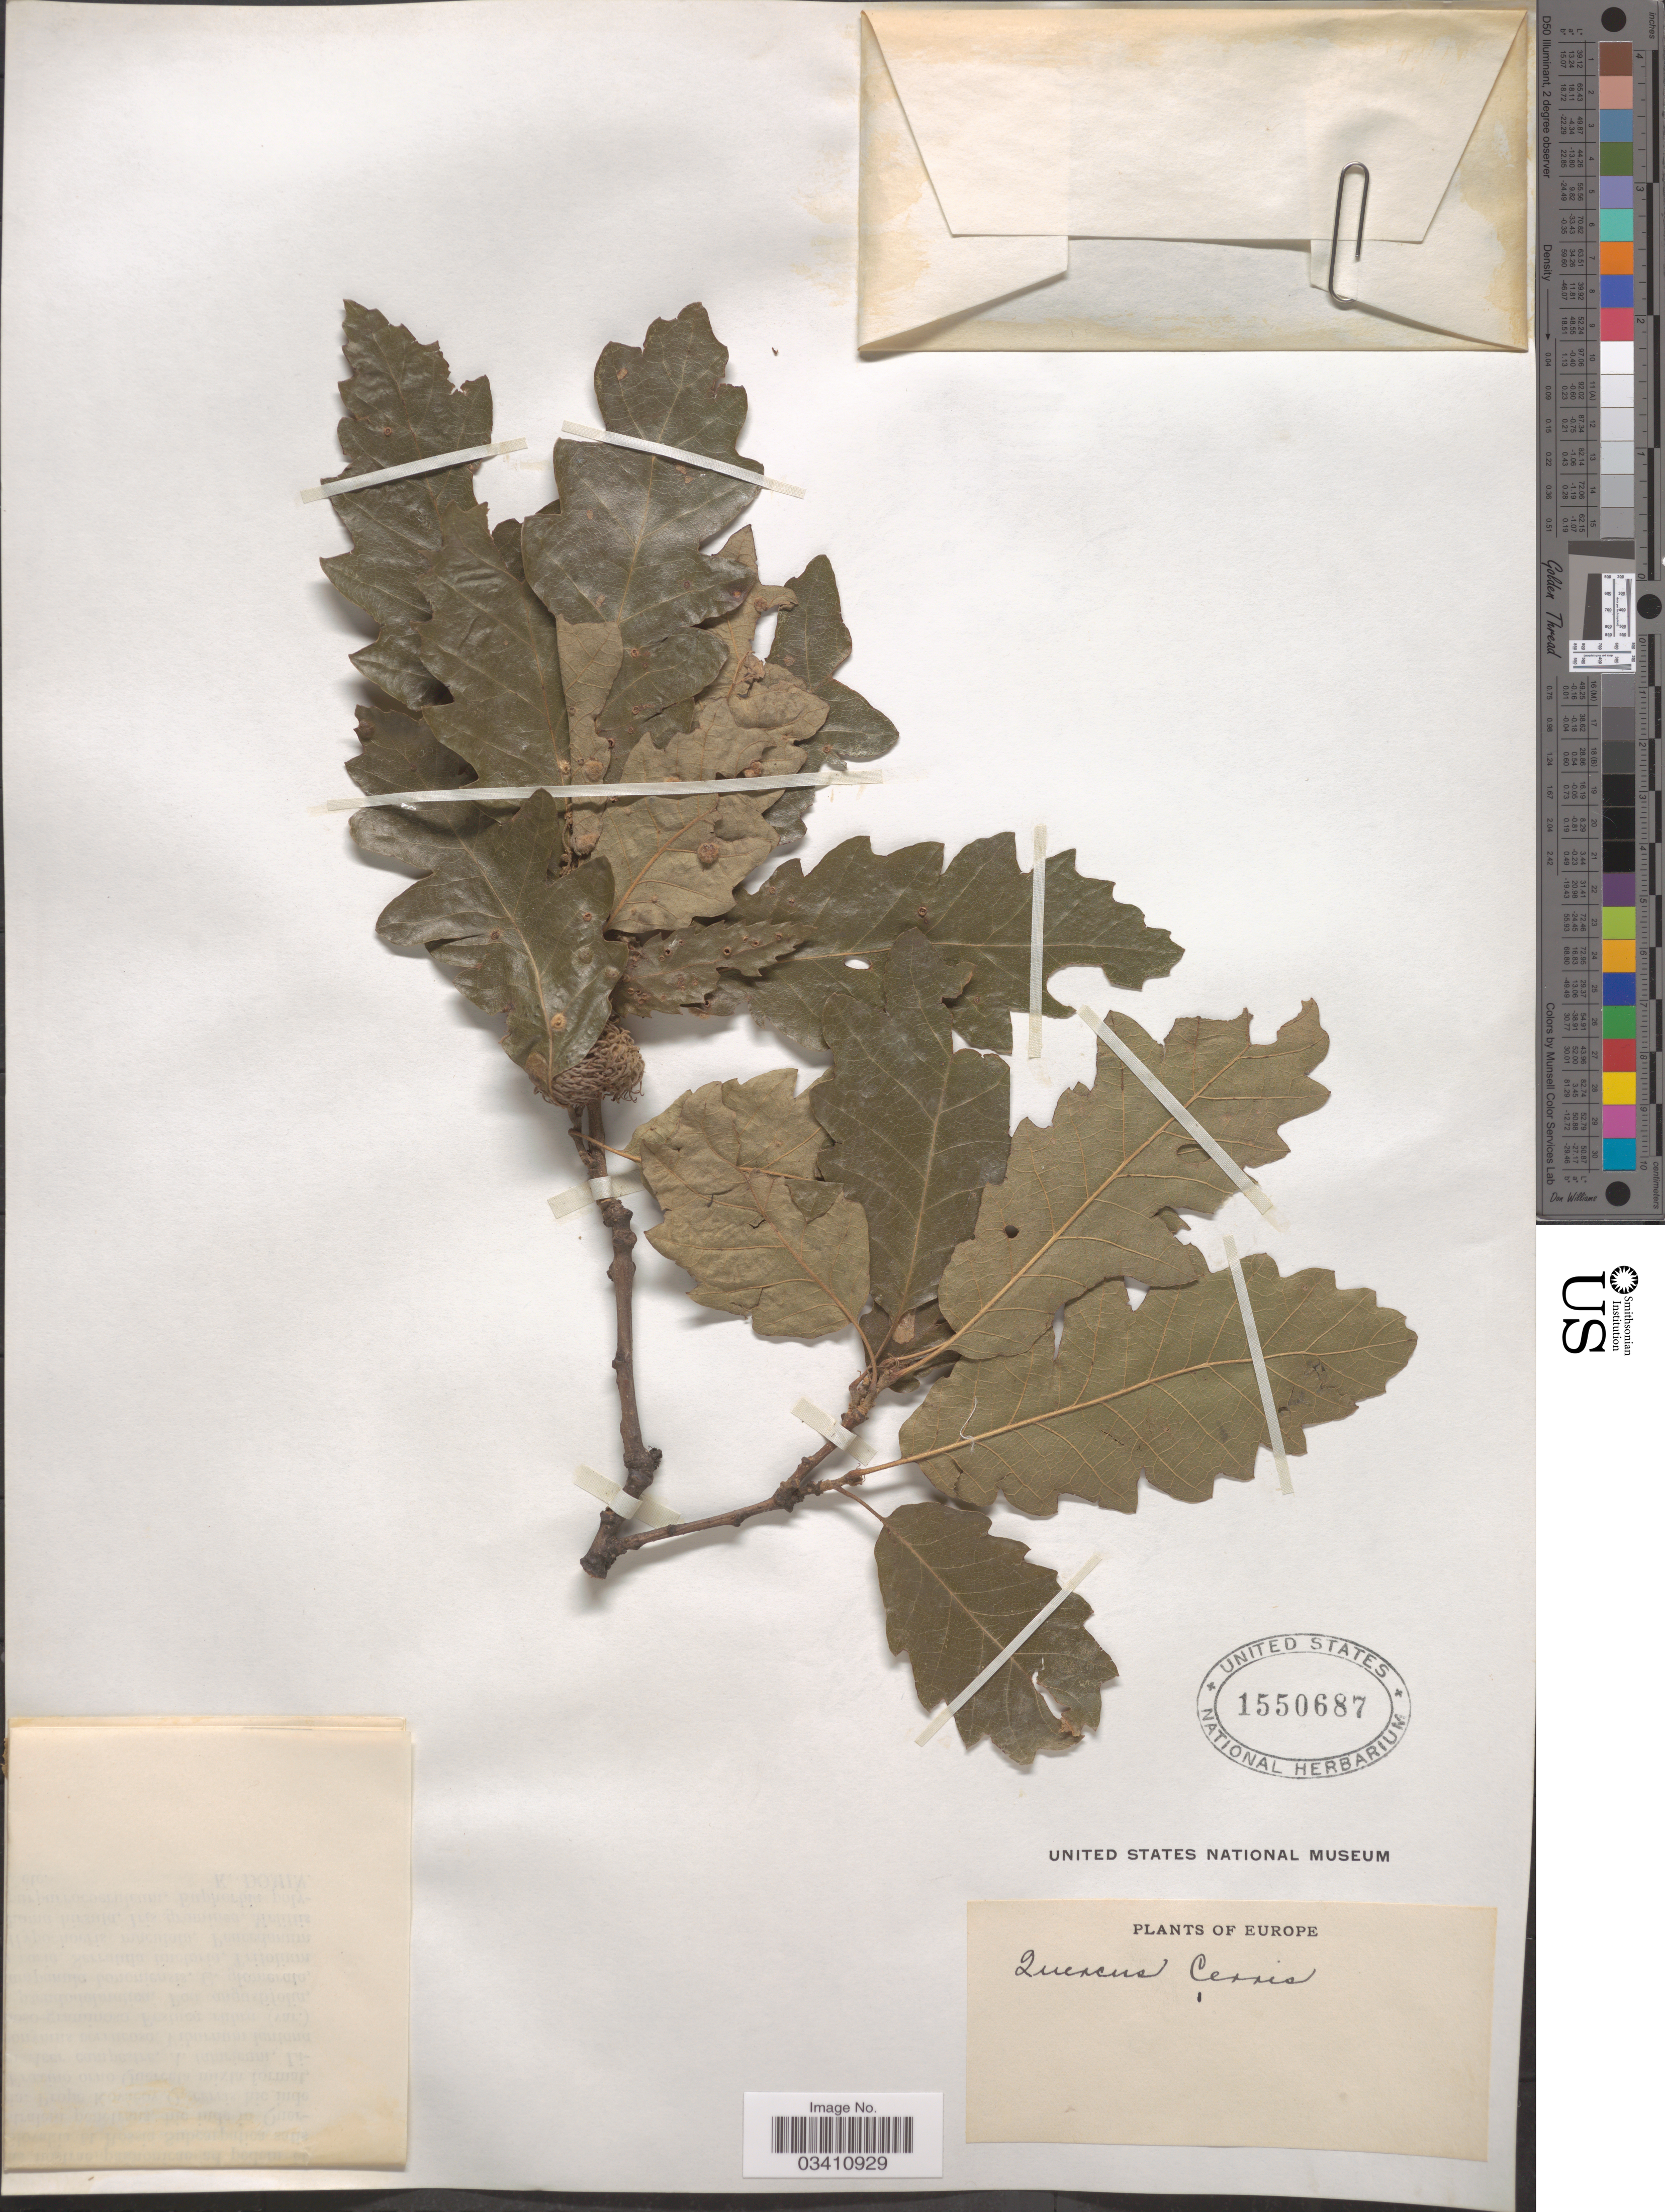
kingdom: Plantae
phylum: Tracheophyta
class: Magnoliopsida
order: Fagales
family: Fagaceae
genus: Quercus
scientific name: Quercus cerris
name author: L.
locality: Europe.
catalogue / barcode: US 1550687